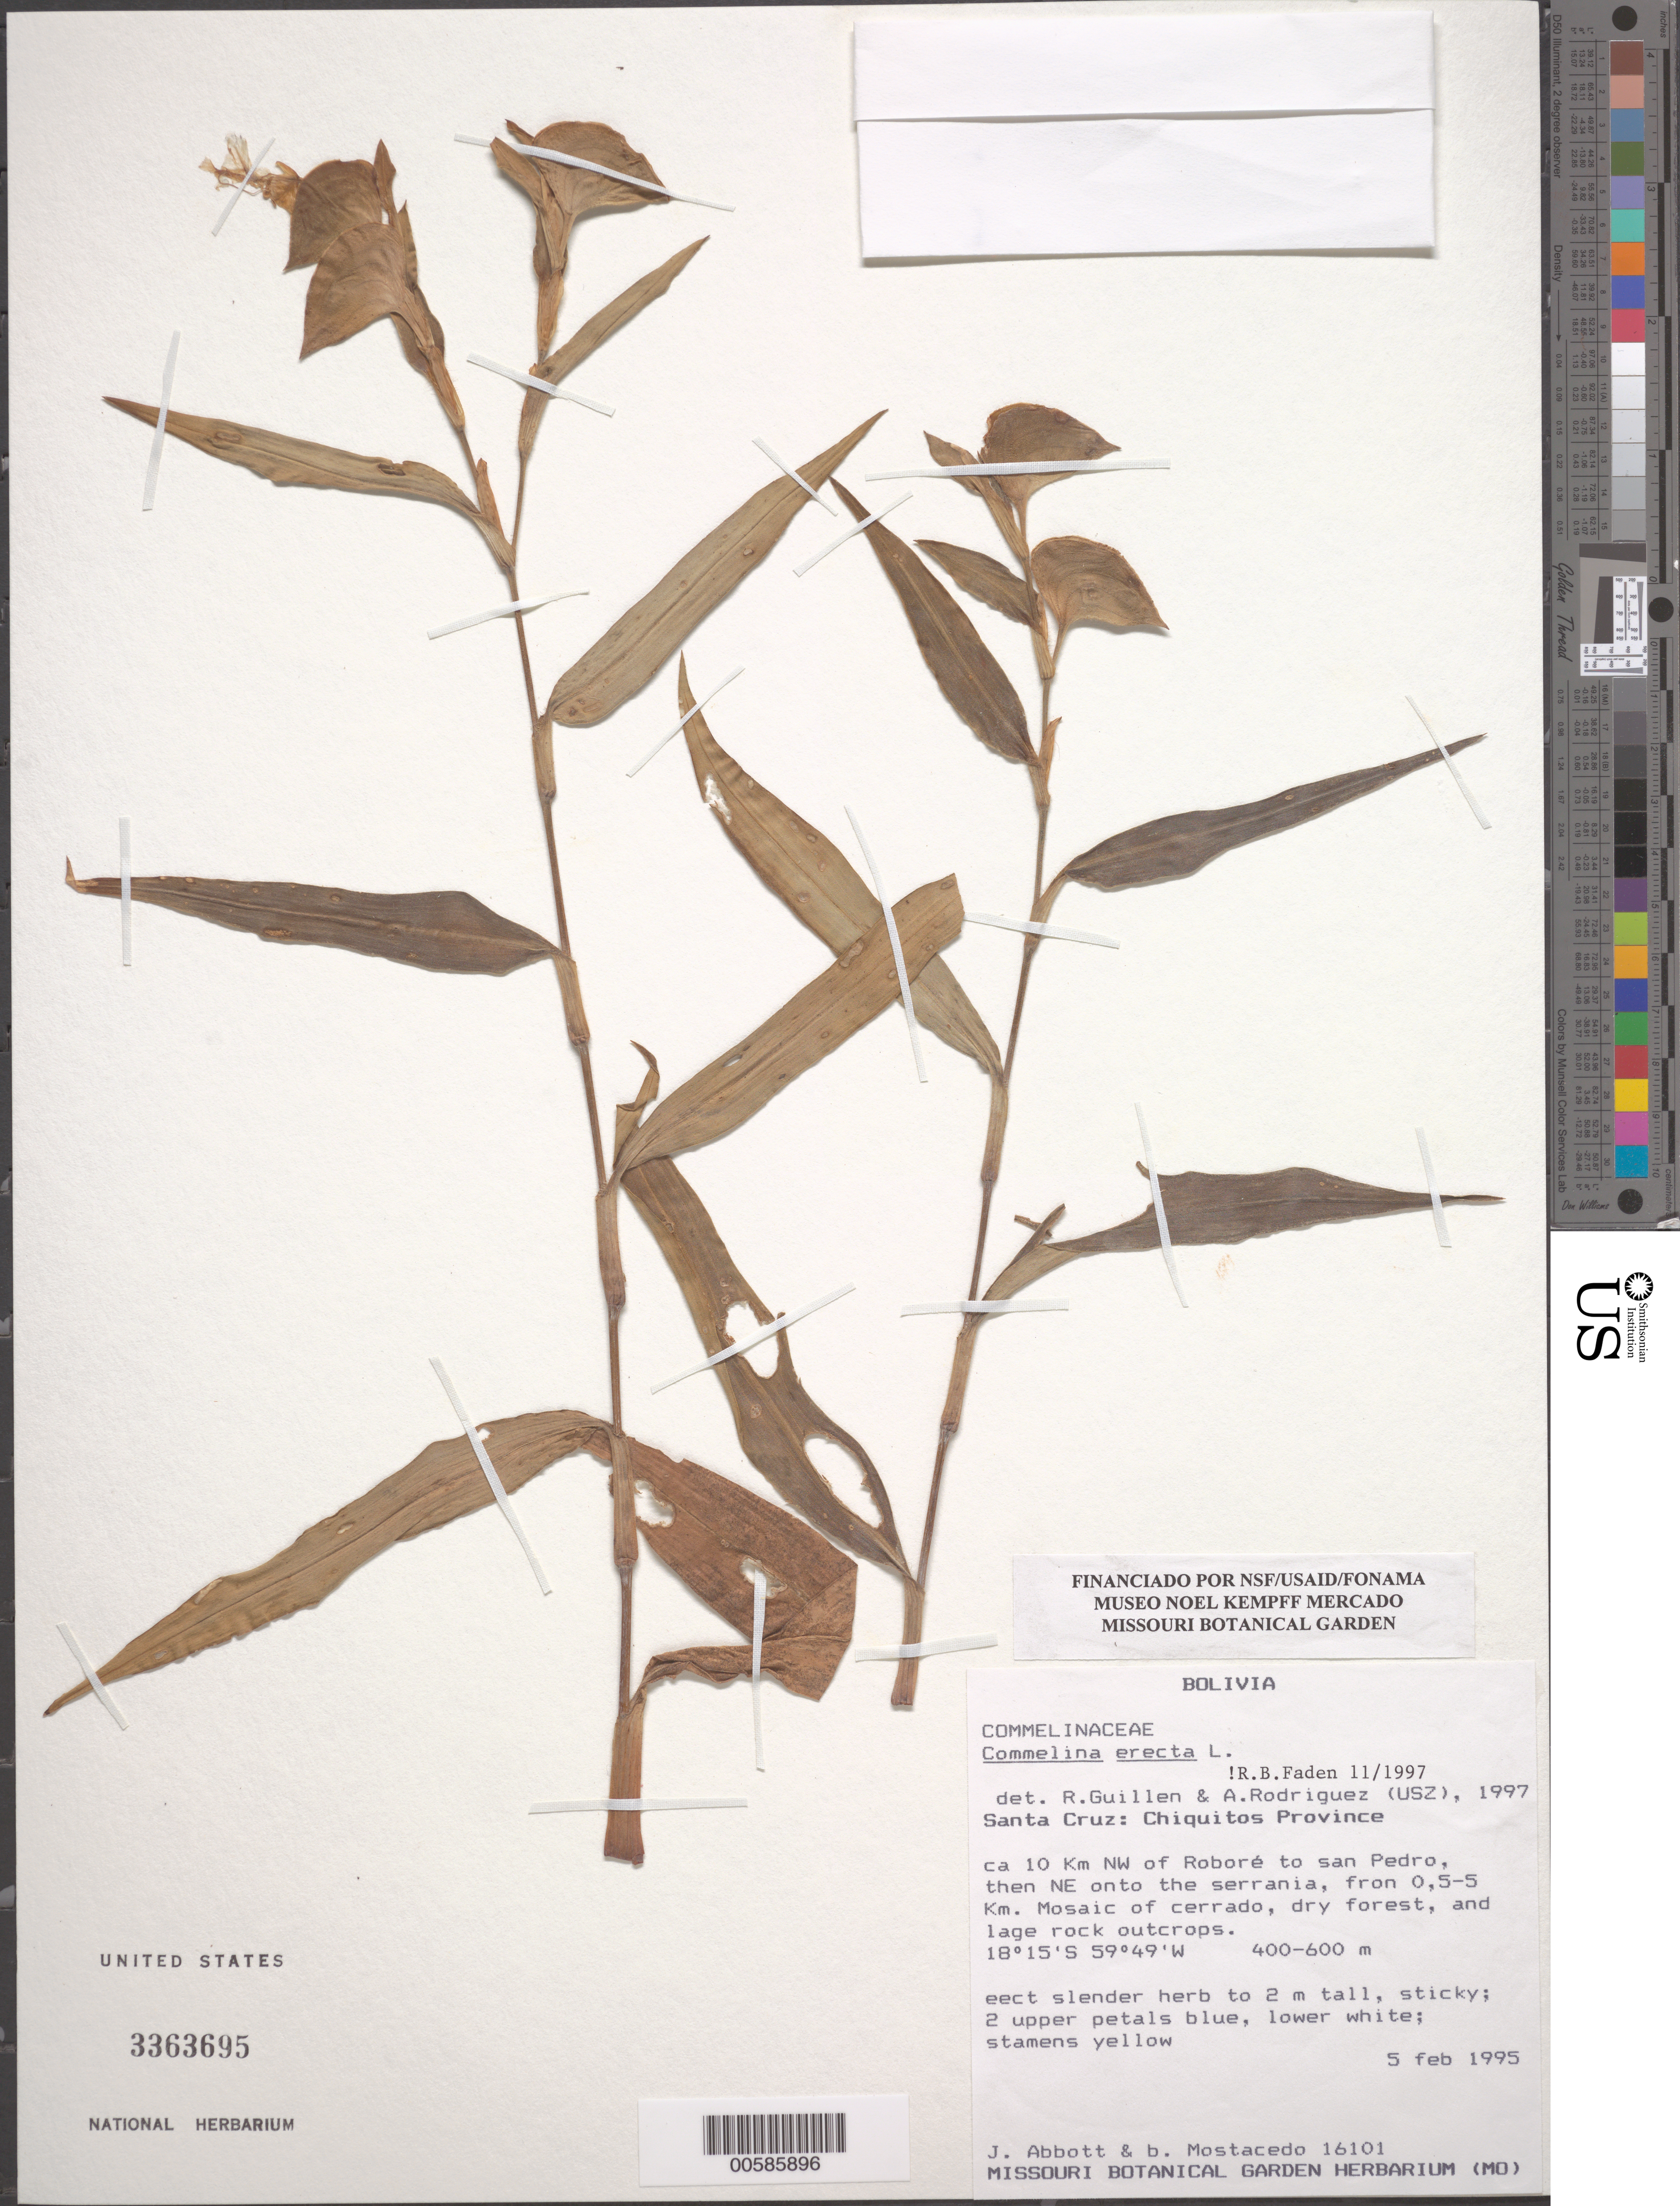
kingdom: Plantae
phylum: Tracheophyta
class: Liliopsida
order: Commelinales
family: Commelinaceae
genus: Commelina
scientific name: Commelina erecta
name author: L.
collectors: J. R. Abbott & B. Mostacedo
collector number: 16101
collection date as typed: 05 Feb 1995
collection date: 1995-02-05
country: Bolivia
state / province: Santa Cruz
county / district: Chiquitos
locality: NW of Robore to San Pedro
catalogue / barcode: US 3363695